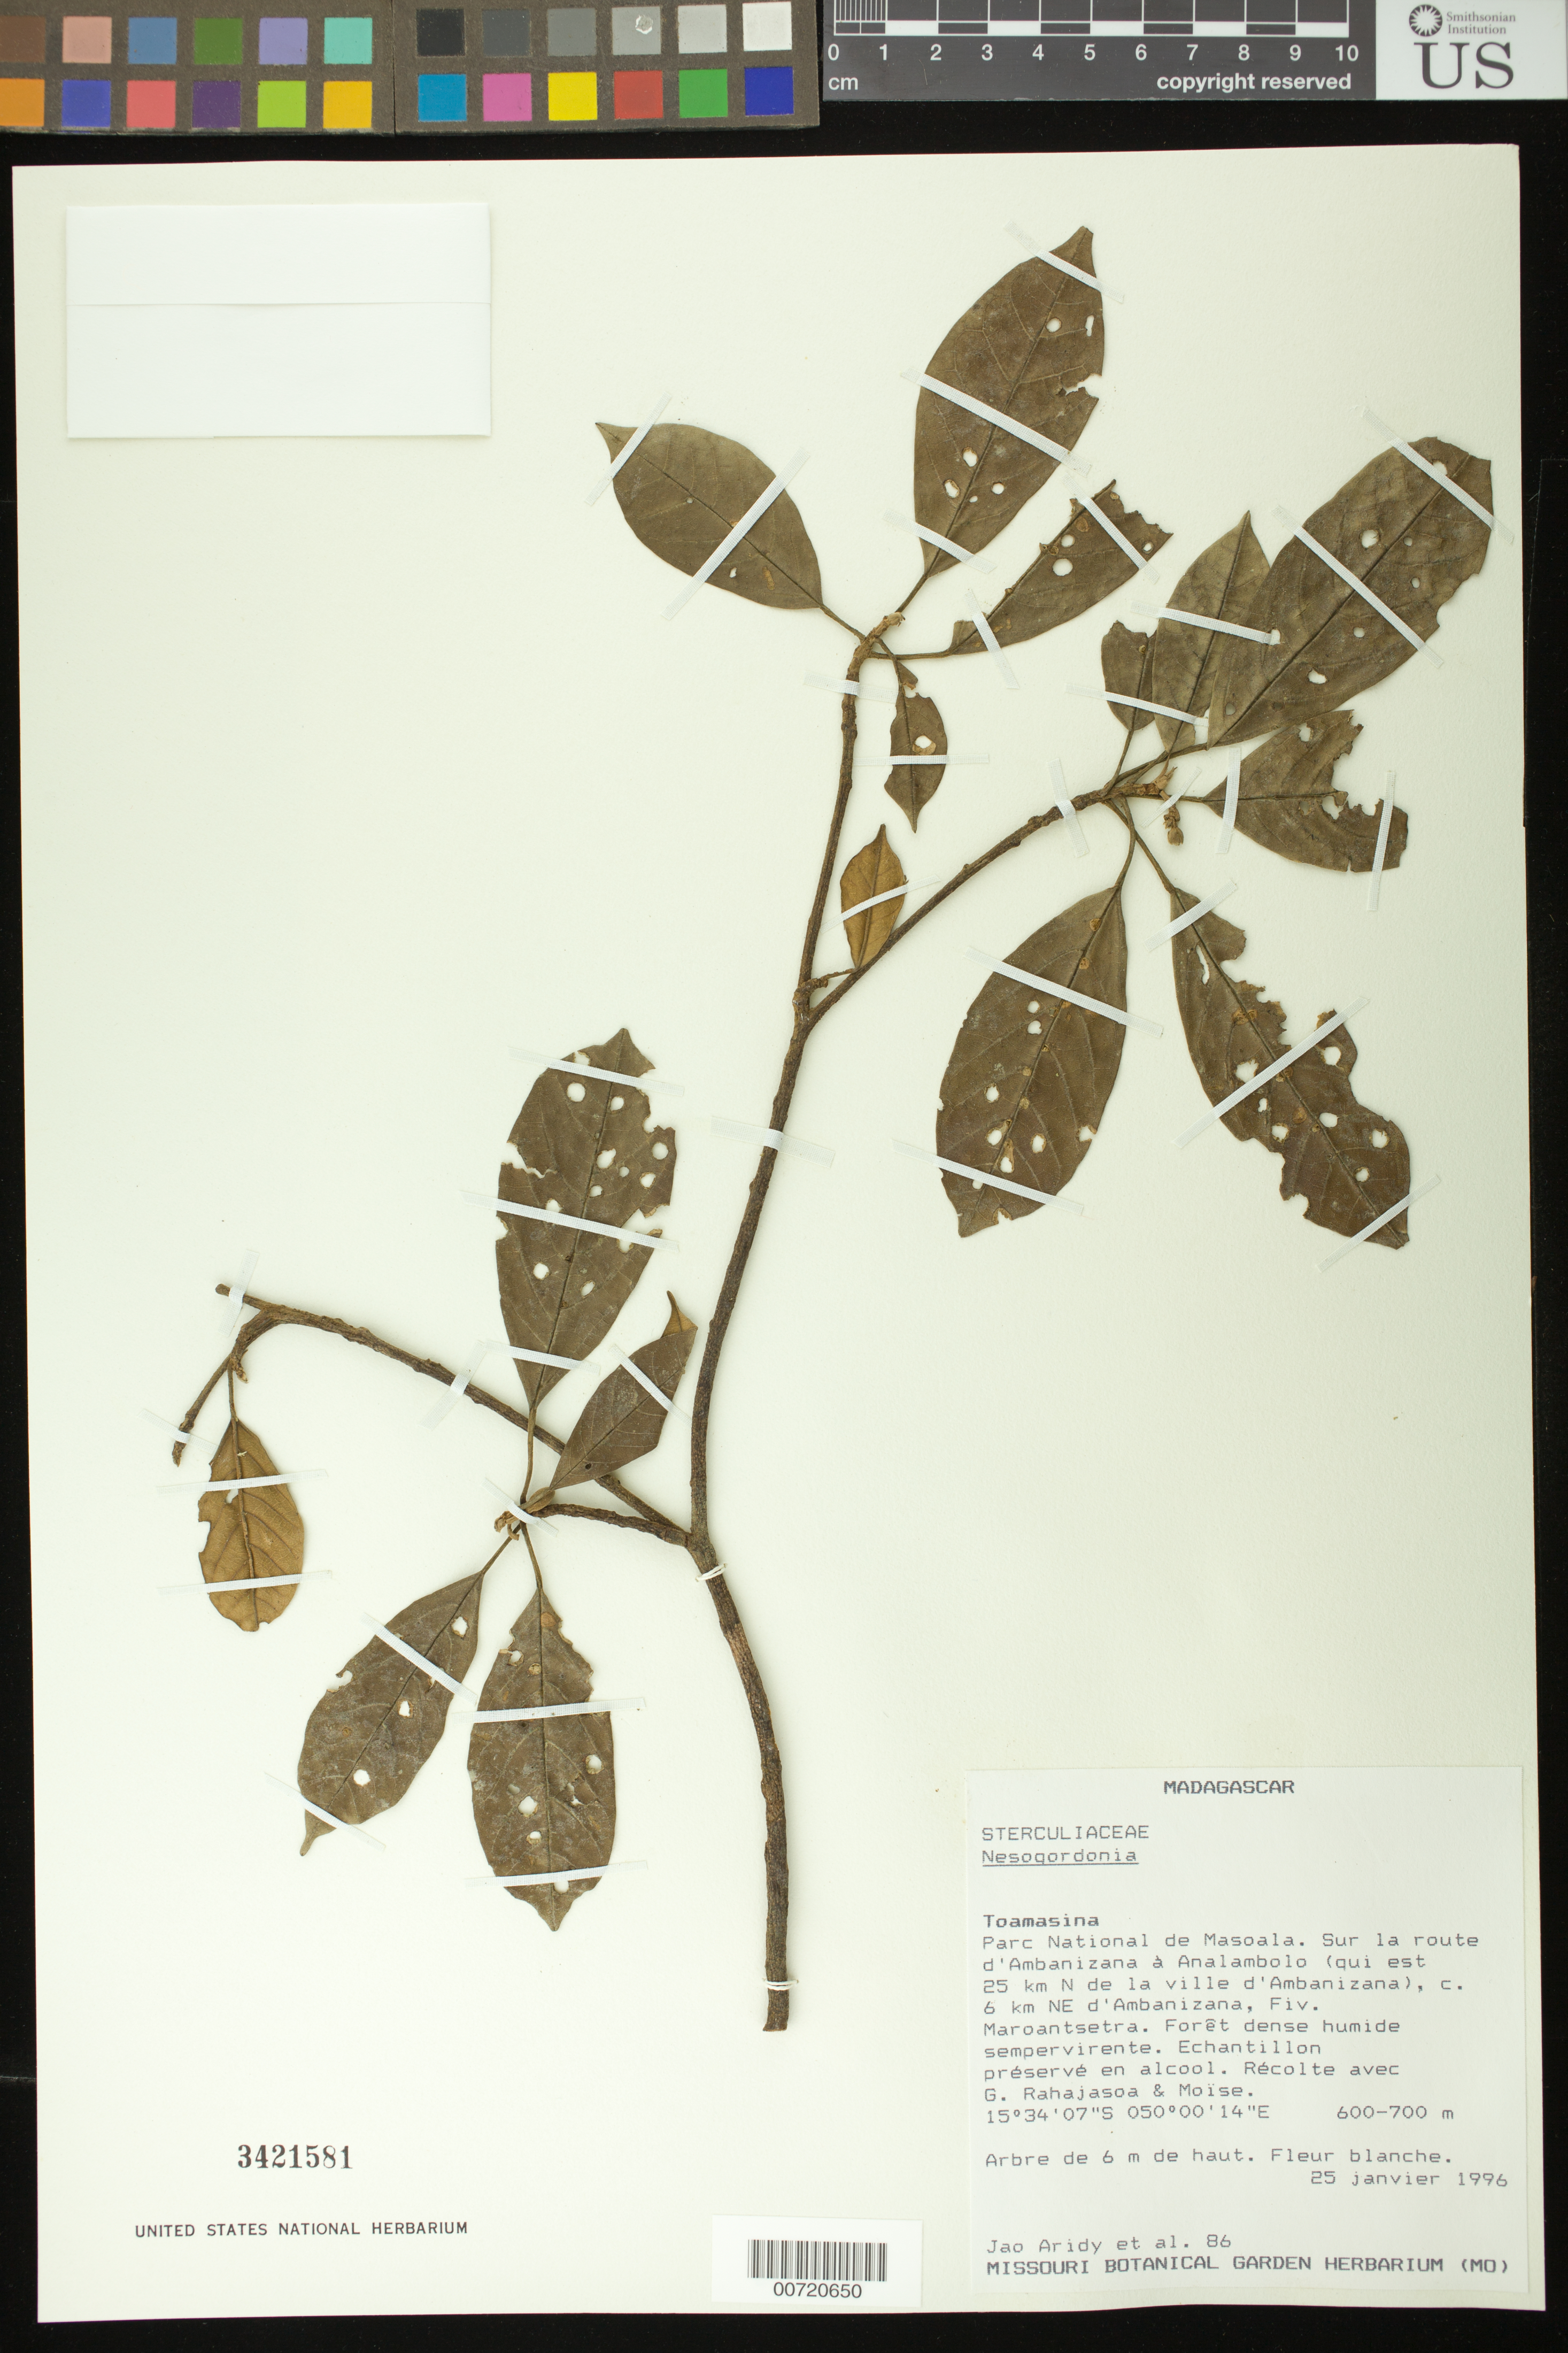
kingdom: Plantae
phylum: Tracheophyta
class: Magnoliopsida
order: Malvales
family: Malvaceae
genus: Nesogordonia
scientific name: Nesogordonia sp.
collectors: J. Aridy, G. Rahajasoa & Moïse, --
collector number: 86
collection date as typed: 25 Jan 1996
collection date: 1996-01-25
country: Madagascar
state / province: Analanjirofo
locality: Parc National de Masoala. Sur la route d'Ambanizana à Analambolo (qui est 25 km N de la ville d'Ambanizana), c. 6 km NE d'Ambanizana, Fiv. Maroantsetra.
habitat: Forêt dense humide sempervirente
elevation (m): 600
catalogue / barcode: US 3421581